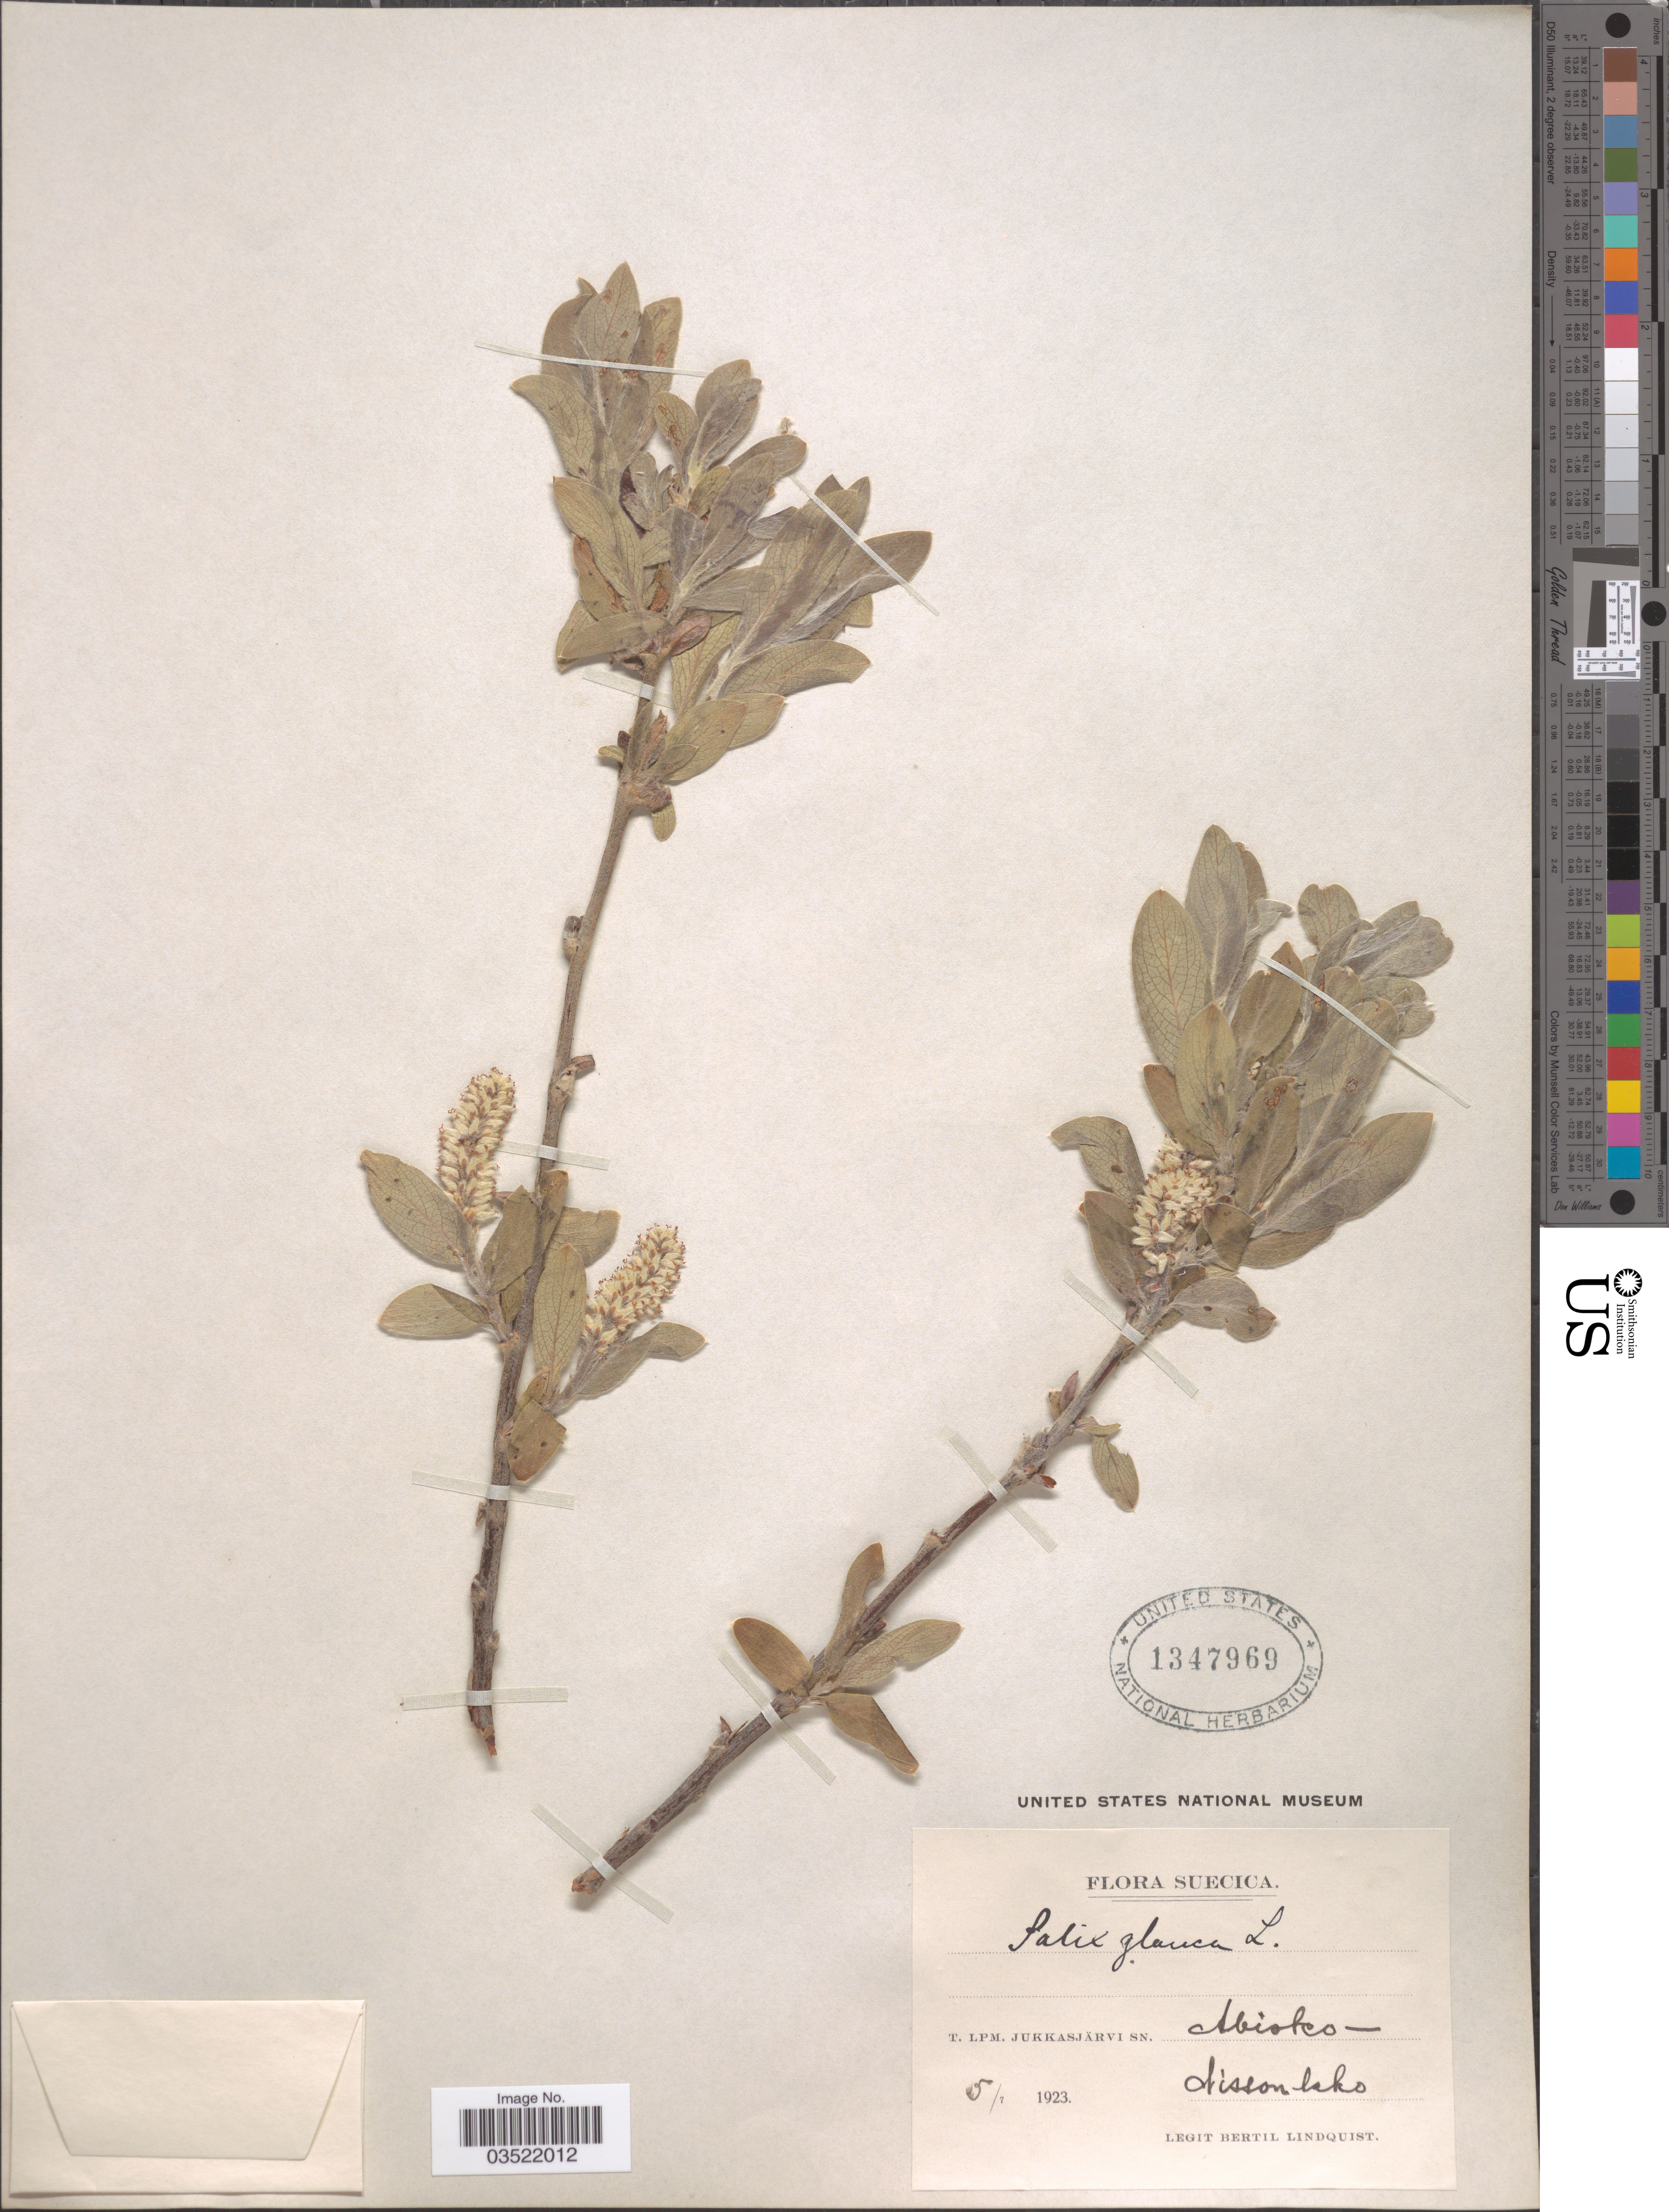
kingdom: Plantae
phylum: Tracheophyta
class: Magnoliopsida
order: Malpighiales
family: Salicaceae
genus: Salix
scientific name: Salix glauca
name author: L.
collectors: B. Lindquist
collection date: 1923-07-05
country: Sweden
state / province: Norrbotten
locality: Suecica. T. Lpm. Jukkasjärvi Sn. Abisko. Nissanlako [interpreted].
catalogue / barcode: US 1347969